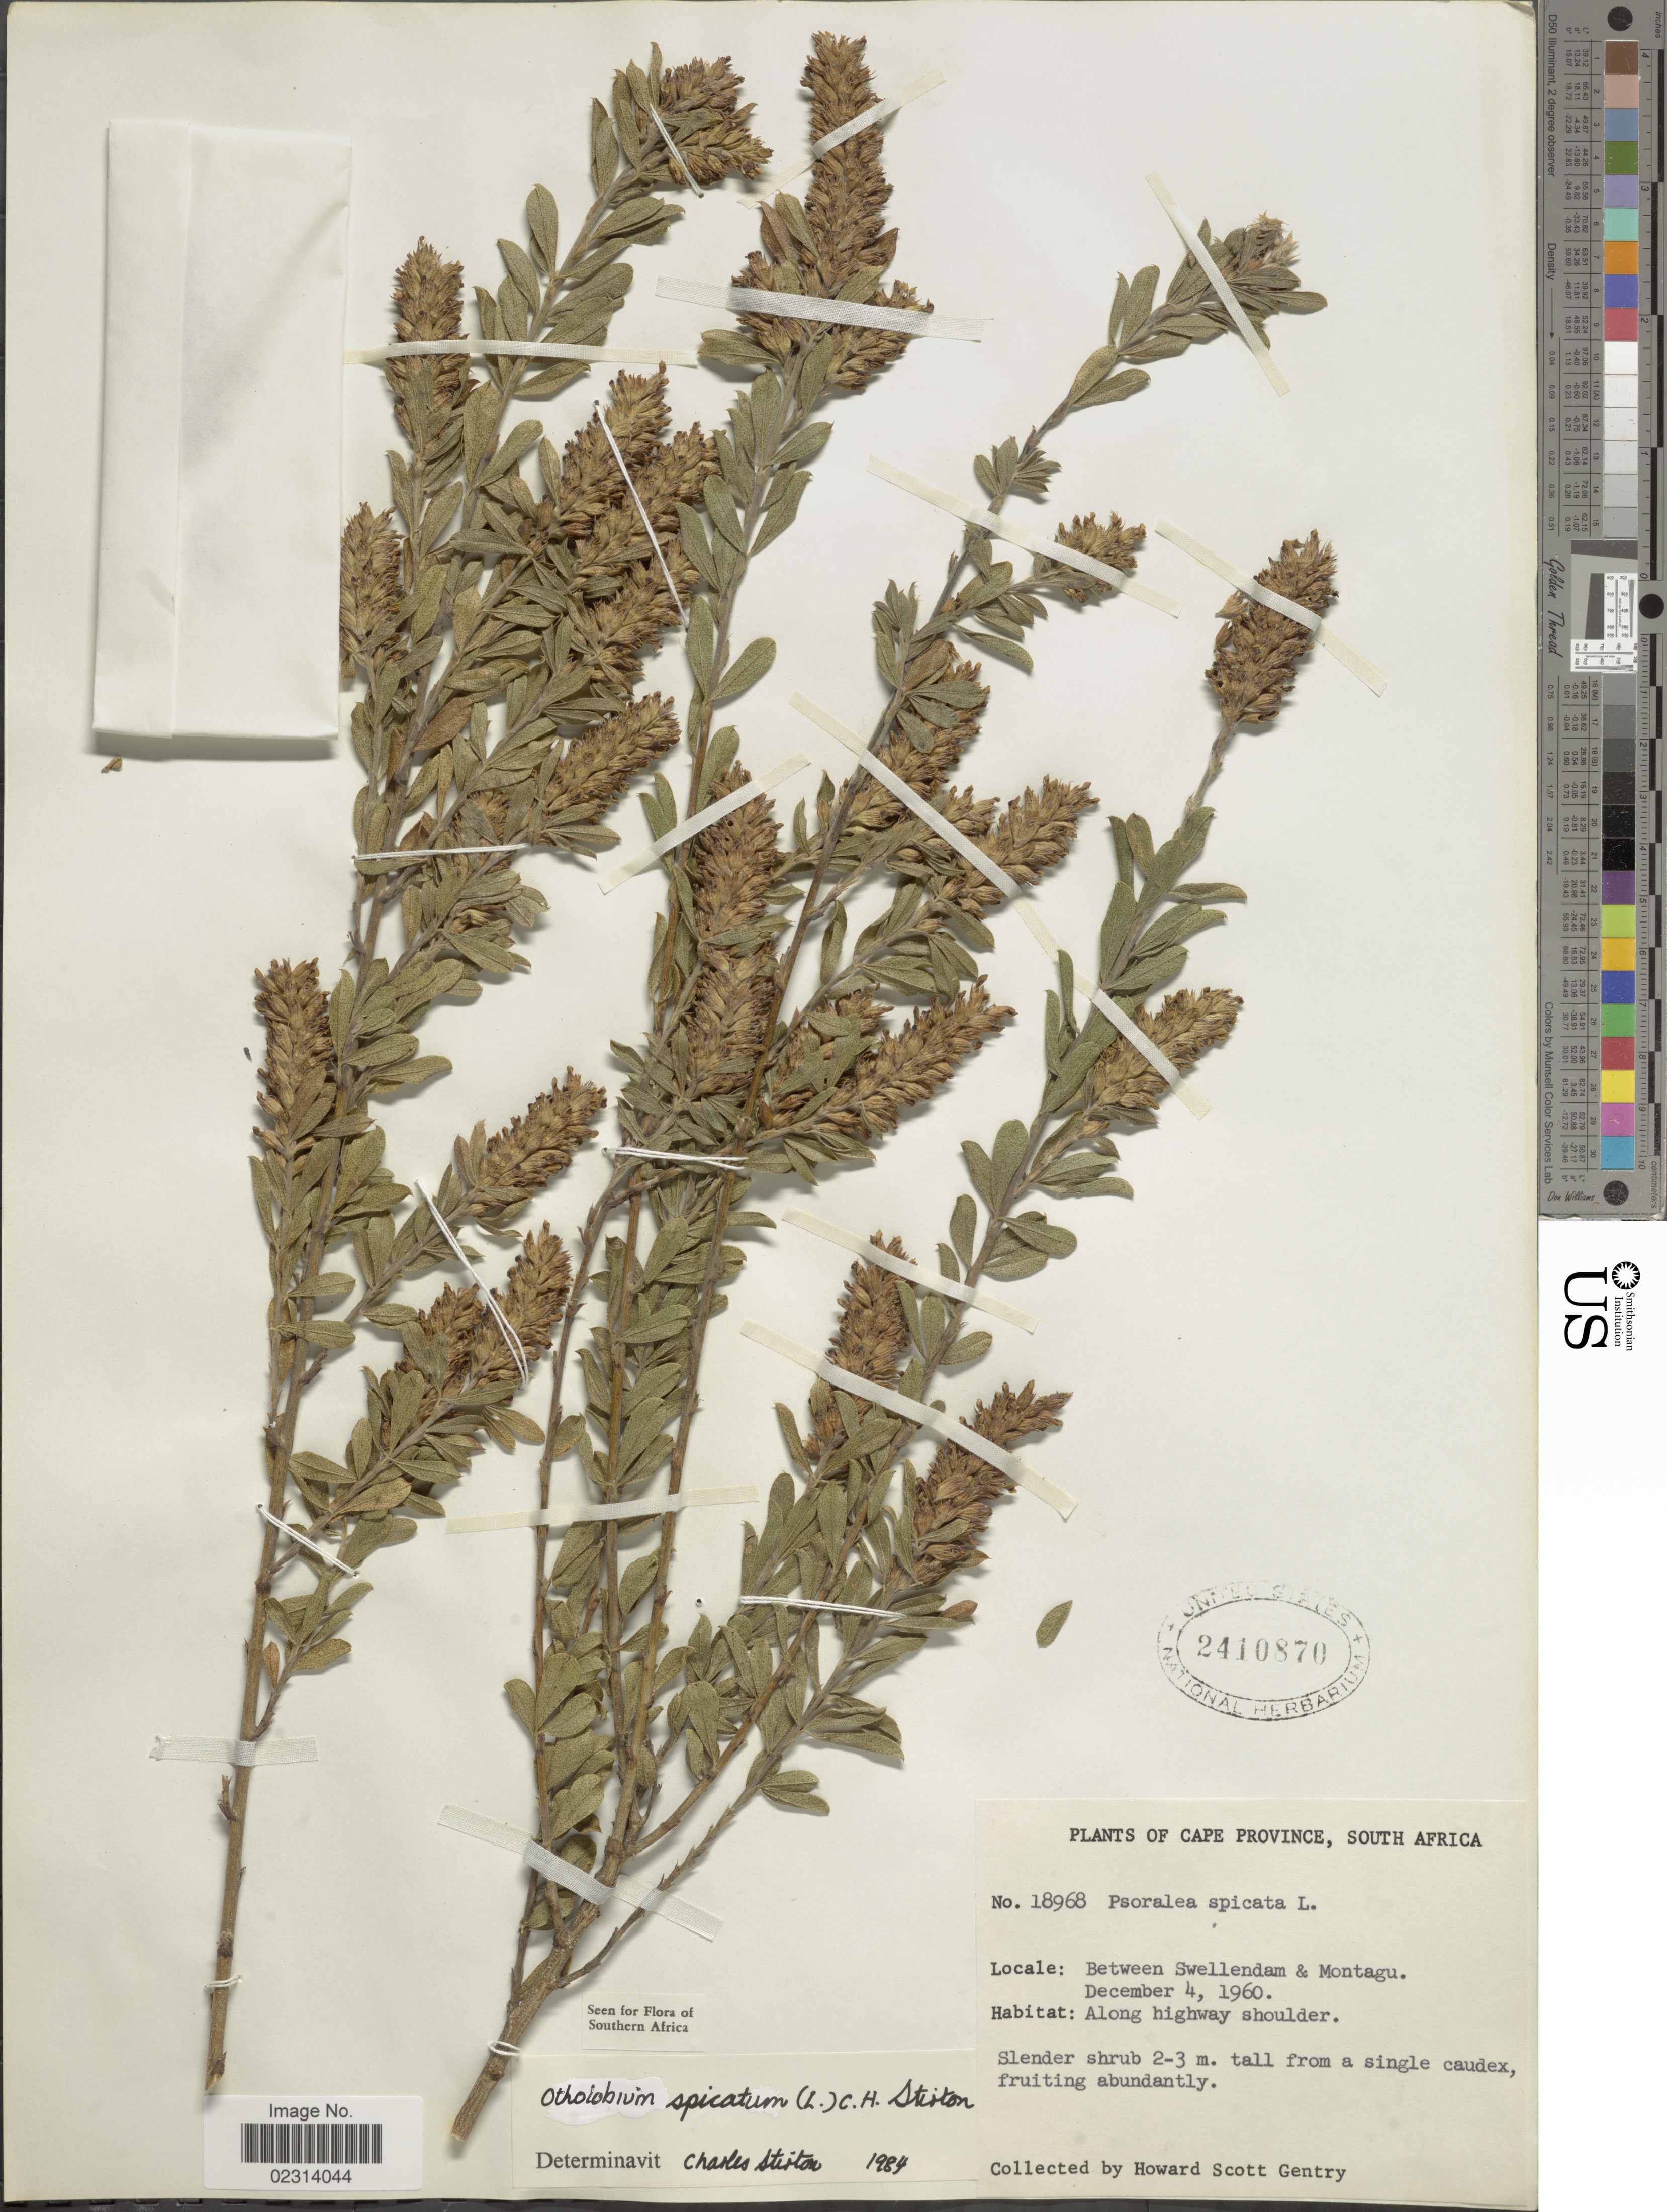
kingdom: Plantae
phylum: Tracheophyta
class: Magnoliopsida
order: Fabales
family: Fabaceae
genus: Otholobium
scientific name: Otholobium spicatum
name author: C.H. Stirt.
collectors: H. S. Gentry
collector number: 18968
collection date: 1960-12-04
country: South Africa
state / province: Western Cape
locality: Cape province, South Africa, Between Swellendam & Montagu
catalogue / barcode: US 2410870